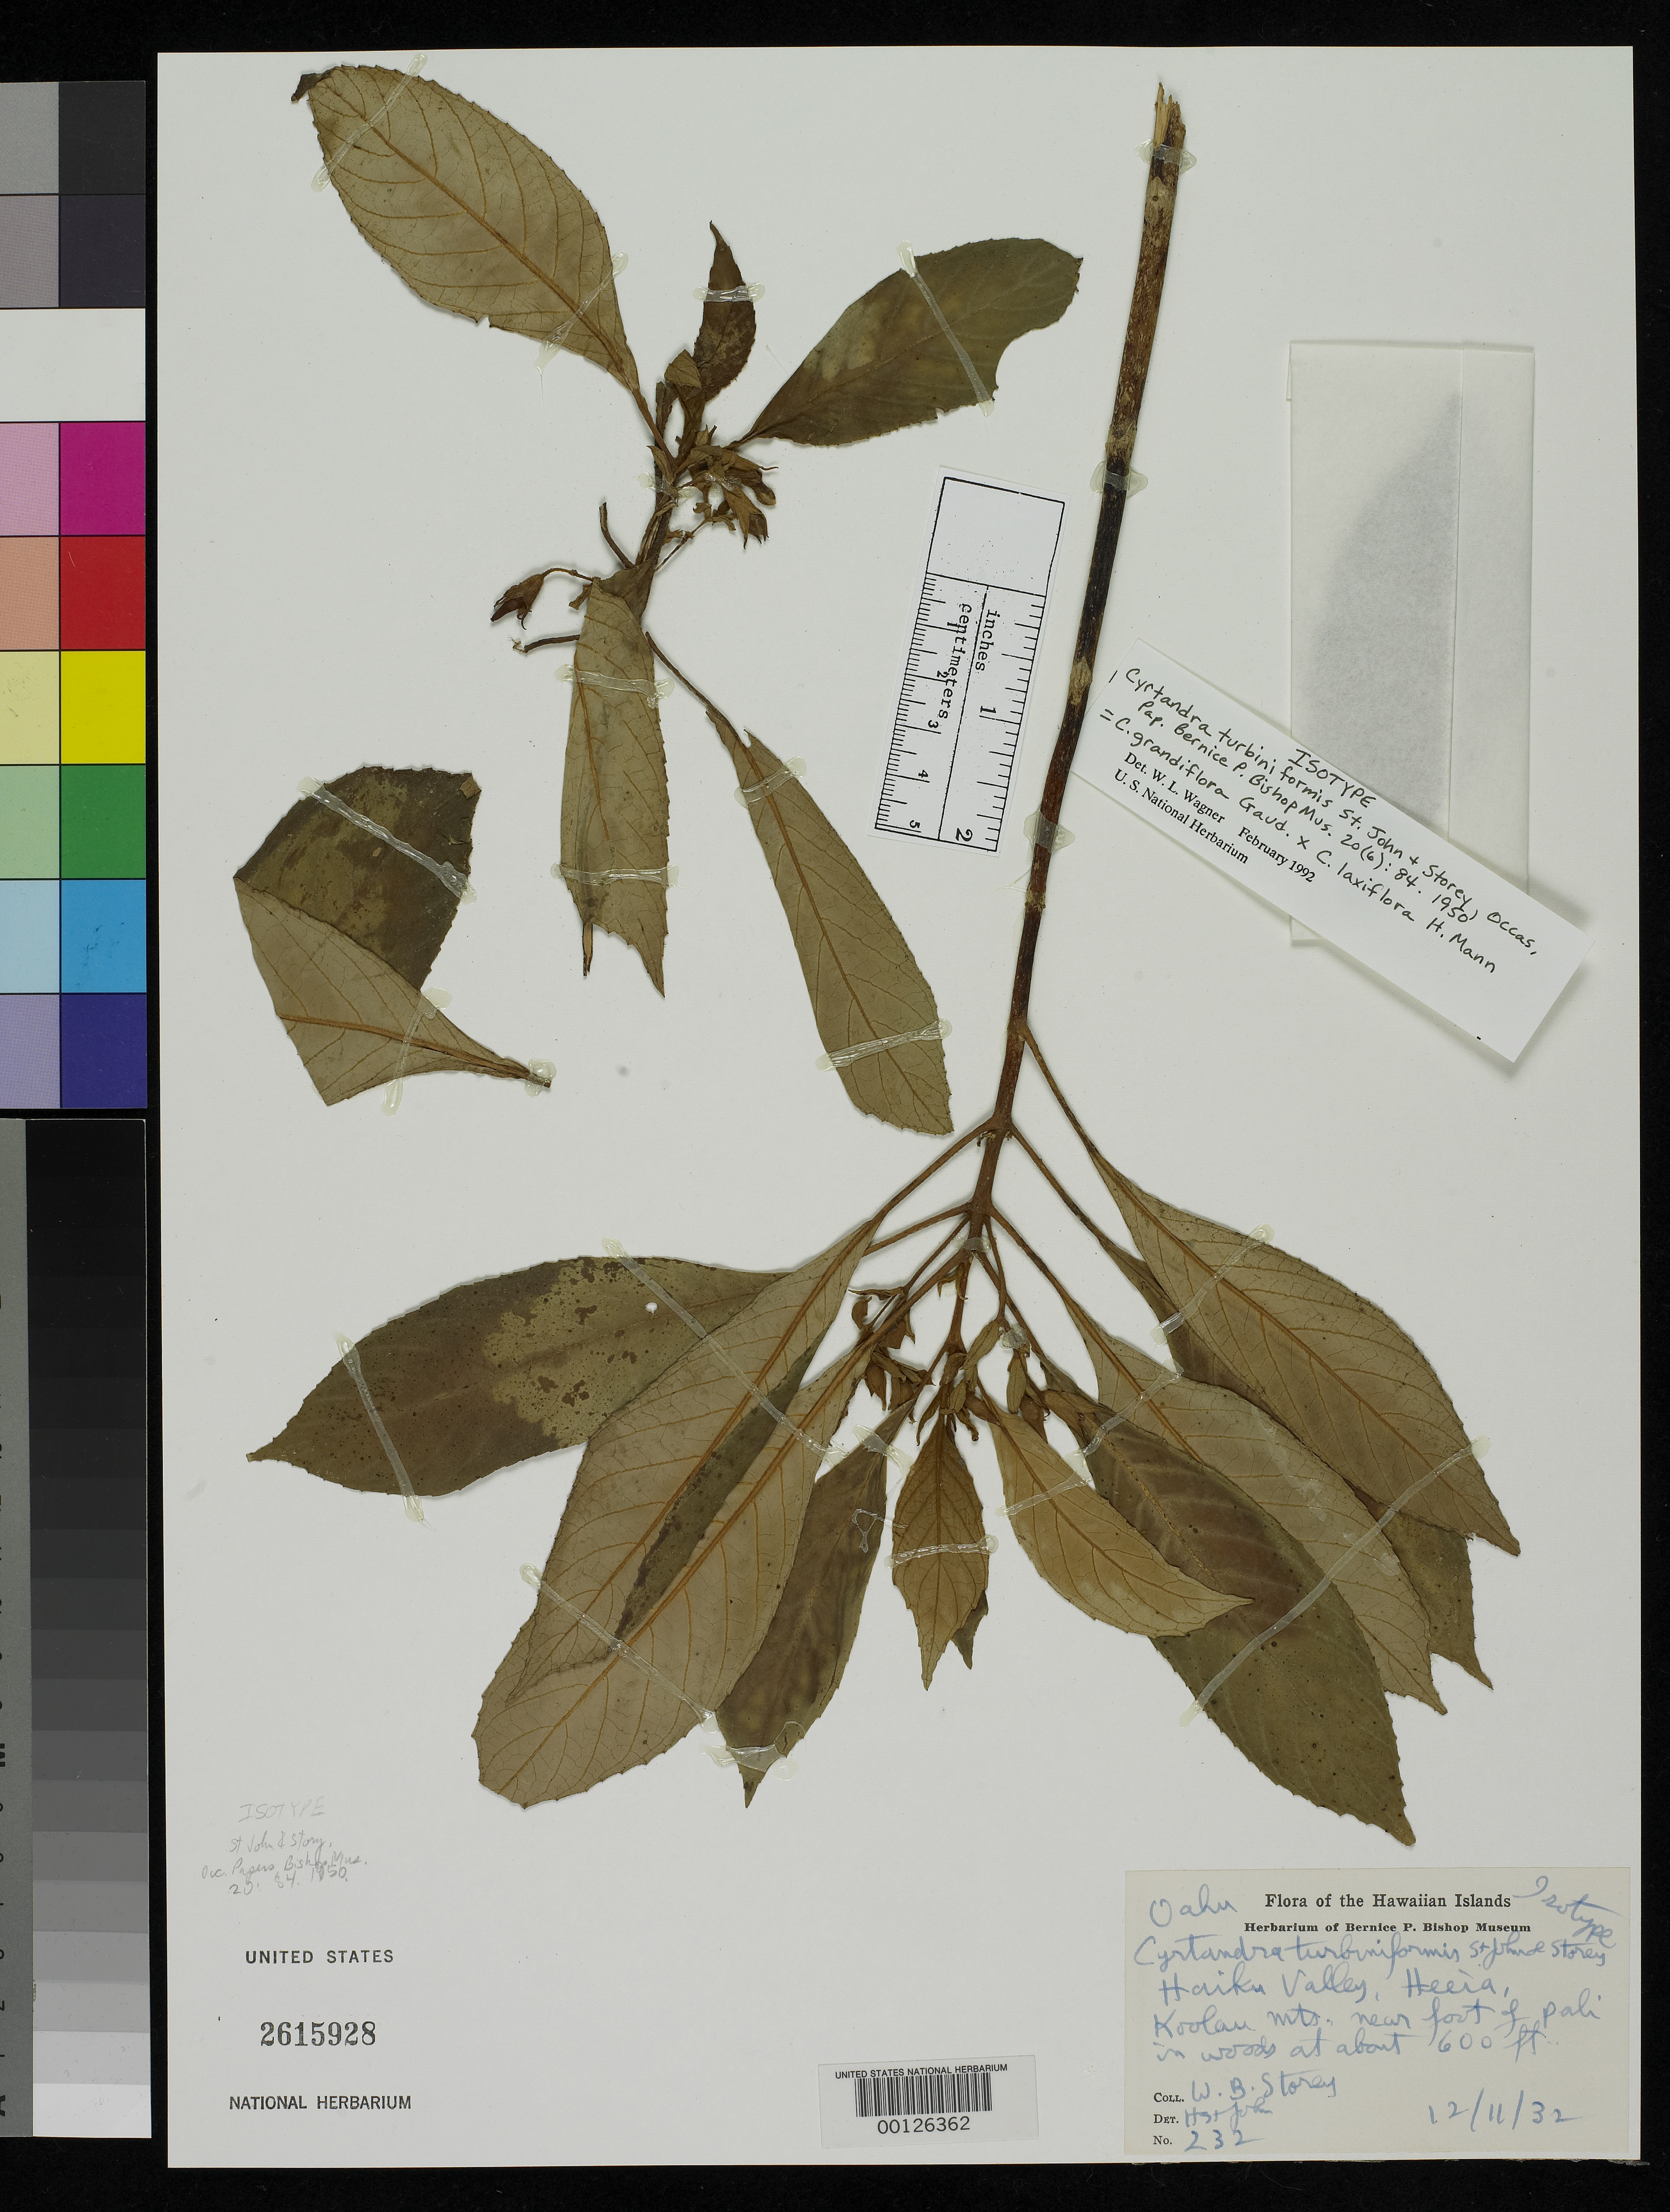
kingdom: Plantae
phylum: Tracheophyta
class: Magnoliopsida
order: Lamiales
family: Gesneriaceae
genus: Cyrtandra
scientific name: Cyrtandra turbiniformis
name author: H. St. John & Storey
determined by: Wagner, W. L., (BOT), Smithsonian Institution - National Museum of Natural History (UNITED STATES)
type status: Isotype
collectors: W. Storey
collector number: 232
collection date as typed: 11 Dec 1932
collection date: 1932-12-11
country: United States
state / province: Hawaii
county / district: Honolulu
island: Oahu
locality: Haiku Valley, Heeia, Koolau Mts.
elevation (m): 183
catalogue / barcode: US 2615928